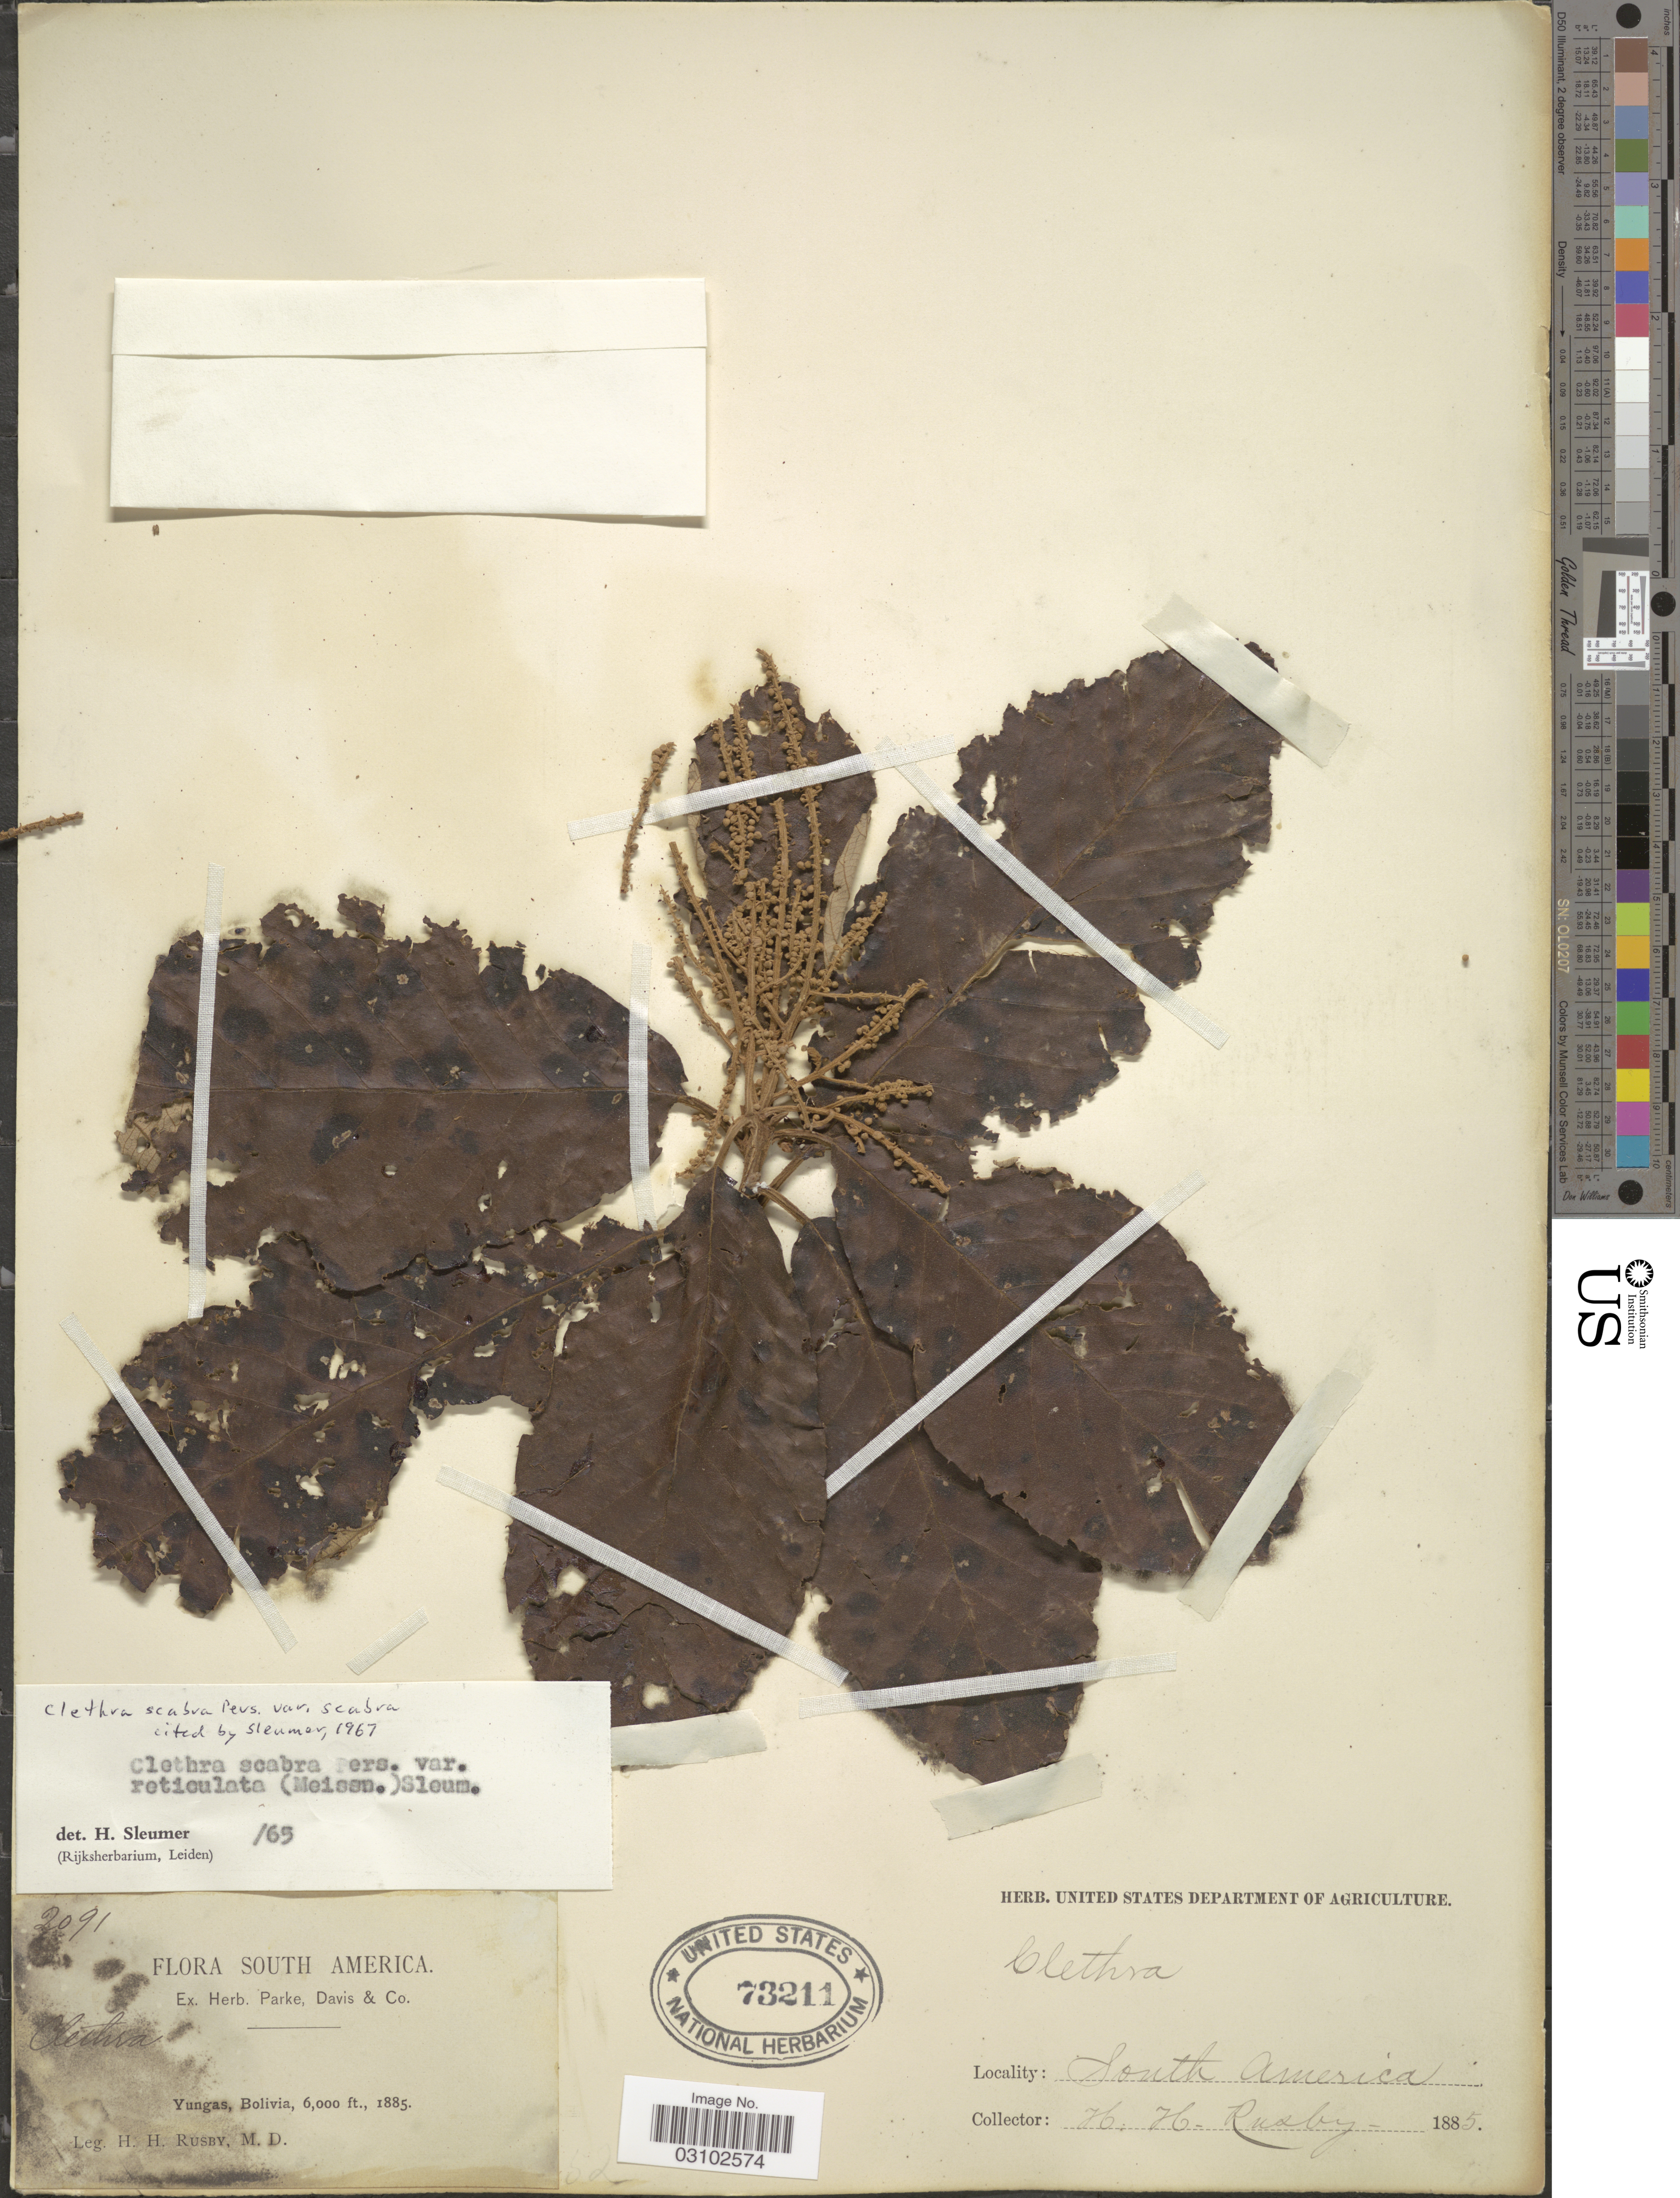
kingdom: Plantae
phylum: Tracheophyta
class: Magnoliopsida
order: Ericales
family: Clethraceae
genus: Clethra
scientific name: Clethra scabra var. scabra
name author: Pers.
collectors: H. H. Rusby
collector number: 2091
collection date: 1885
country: Bolivia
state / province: La Paz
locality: Yungas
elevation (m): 1829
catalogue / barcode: US 73211